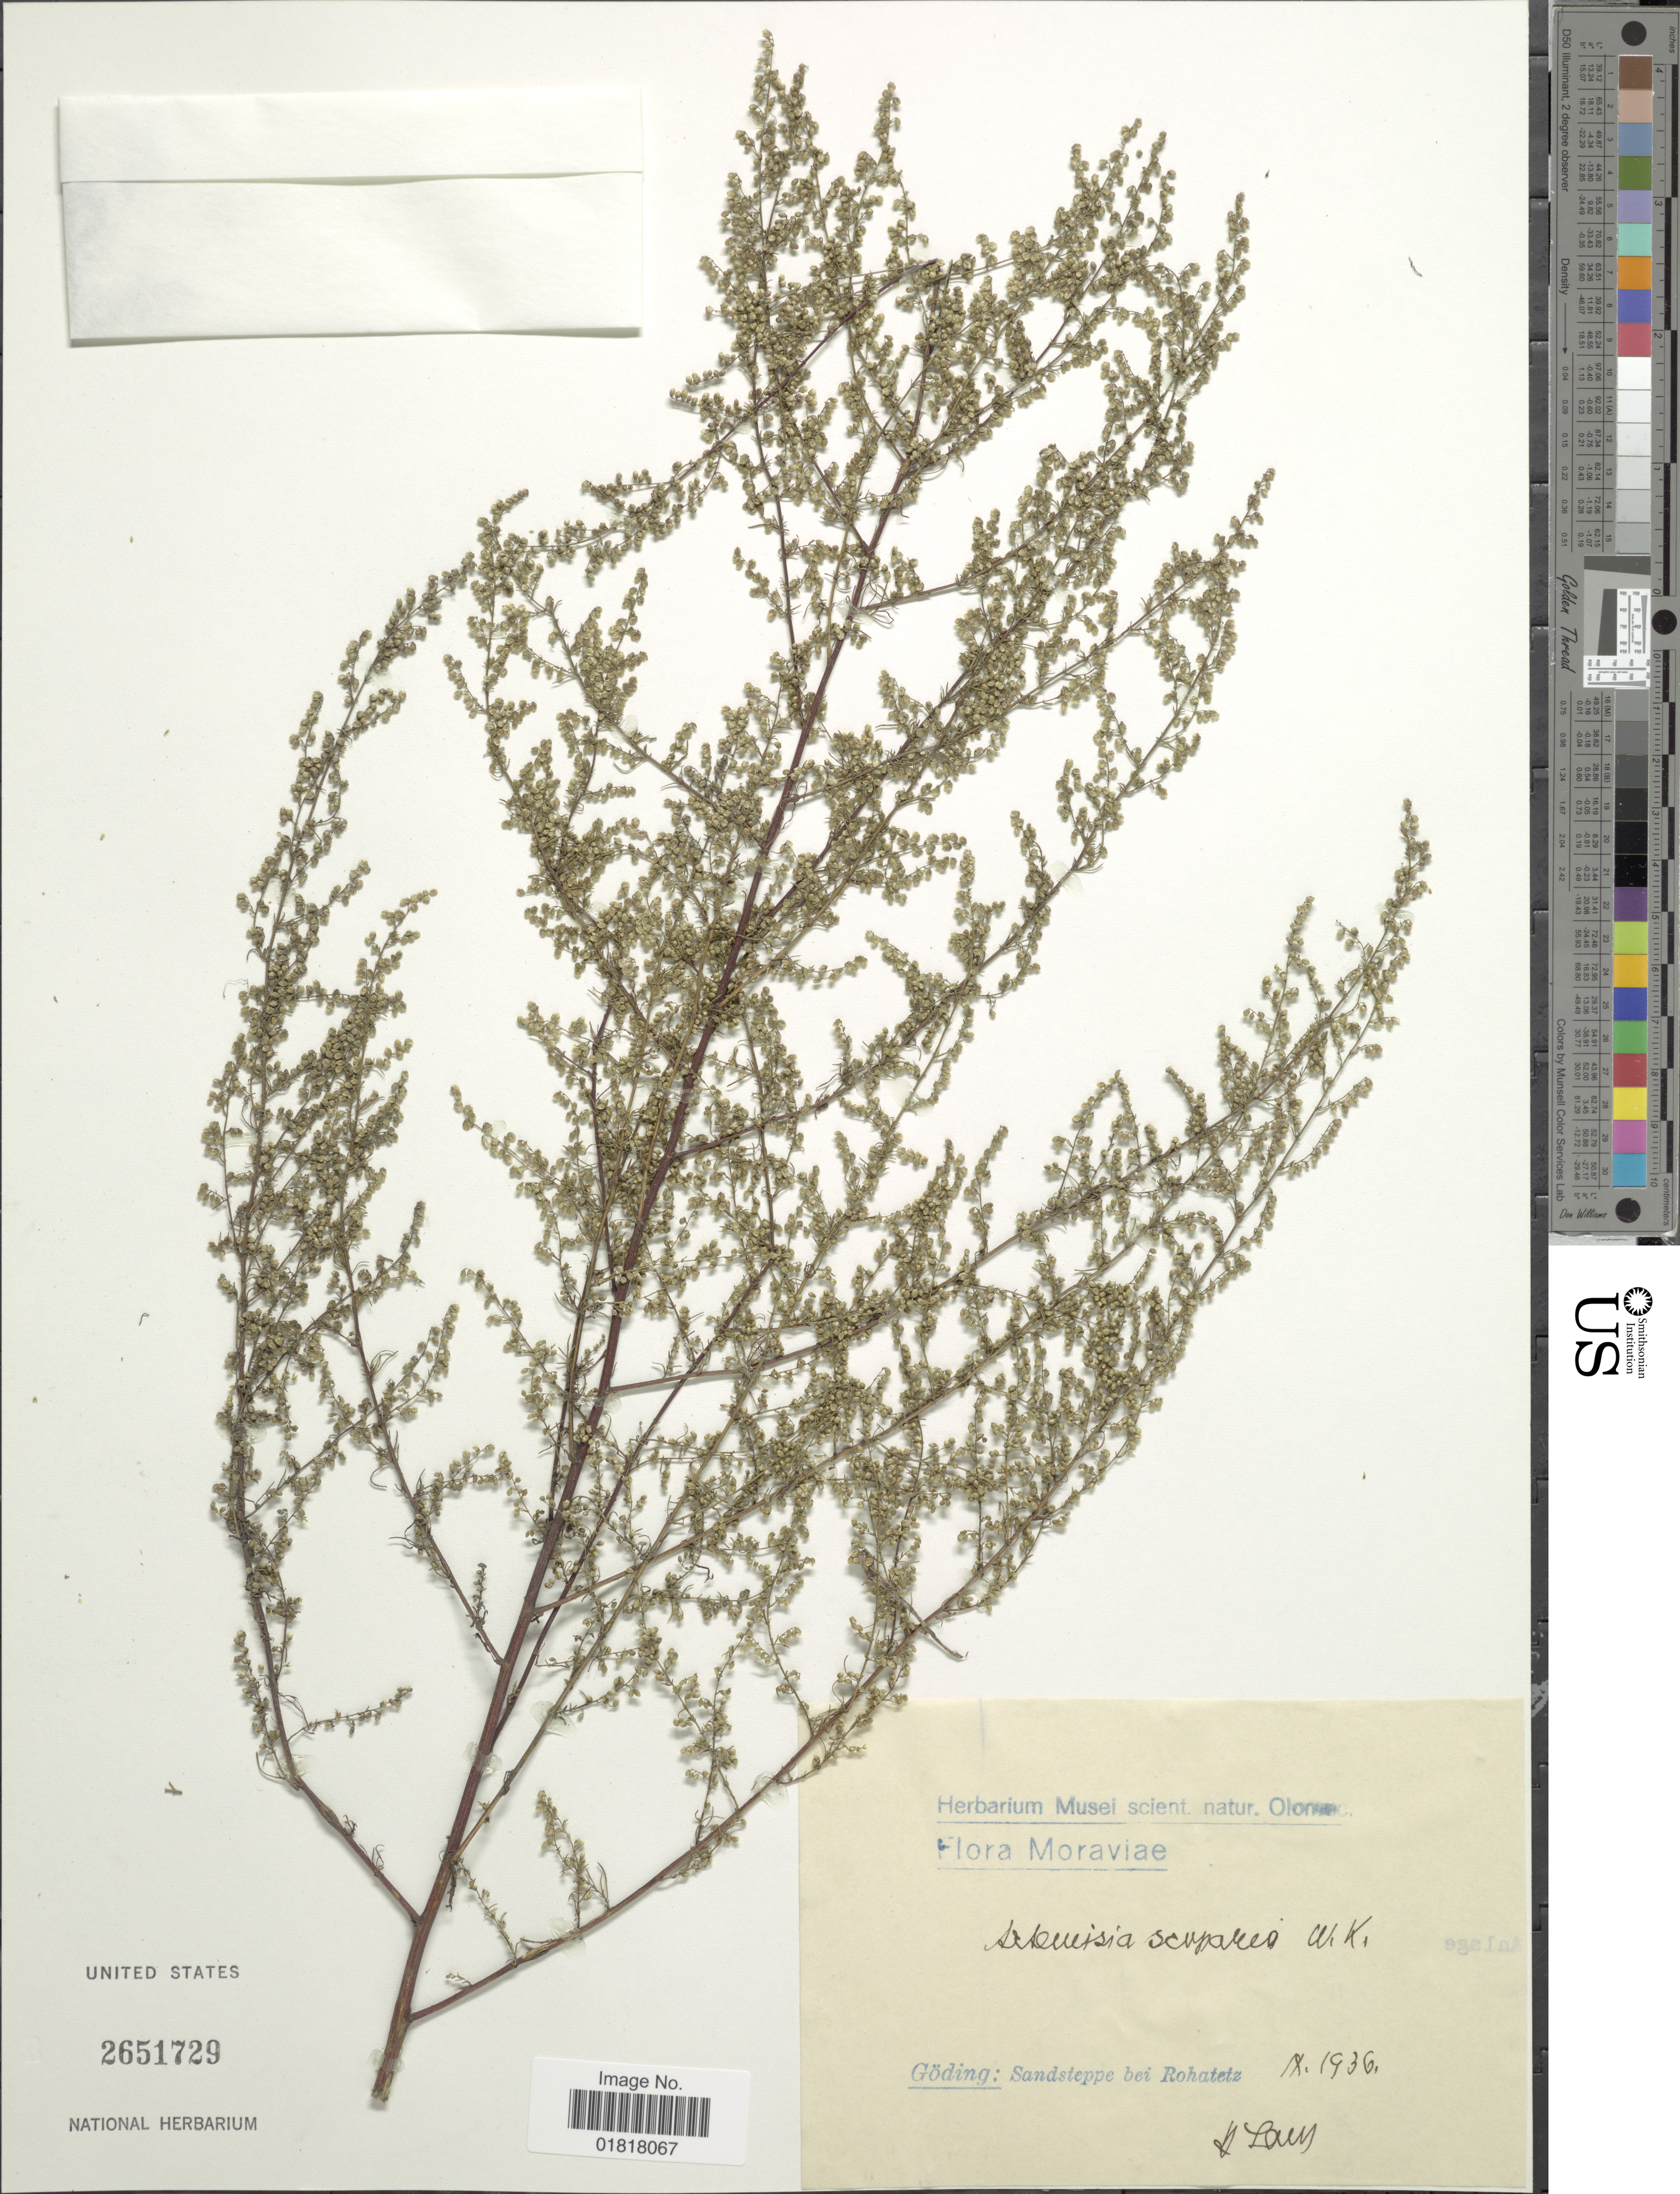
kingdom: Plantae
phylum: Tracheophyta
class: Magnoliopsida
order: Asterales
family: Asteraceae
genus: Artemisia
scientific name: Artemisia scoparia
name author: Waldst. & Kit.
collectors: A. Lau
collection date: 1936-09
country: Czechia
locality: Göding: Sandsteppe bei Rohatetz, Moraviae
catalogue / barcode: US 2651729